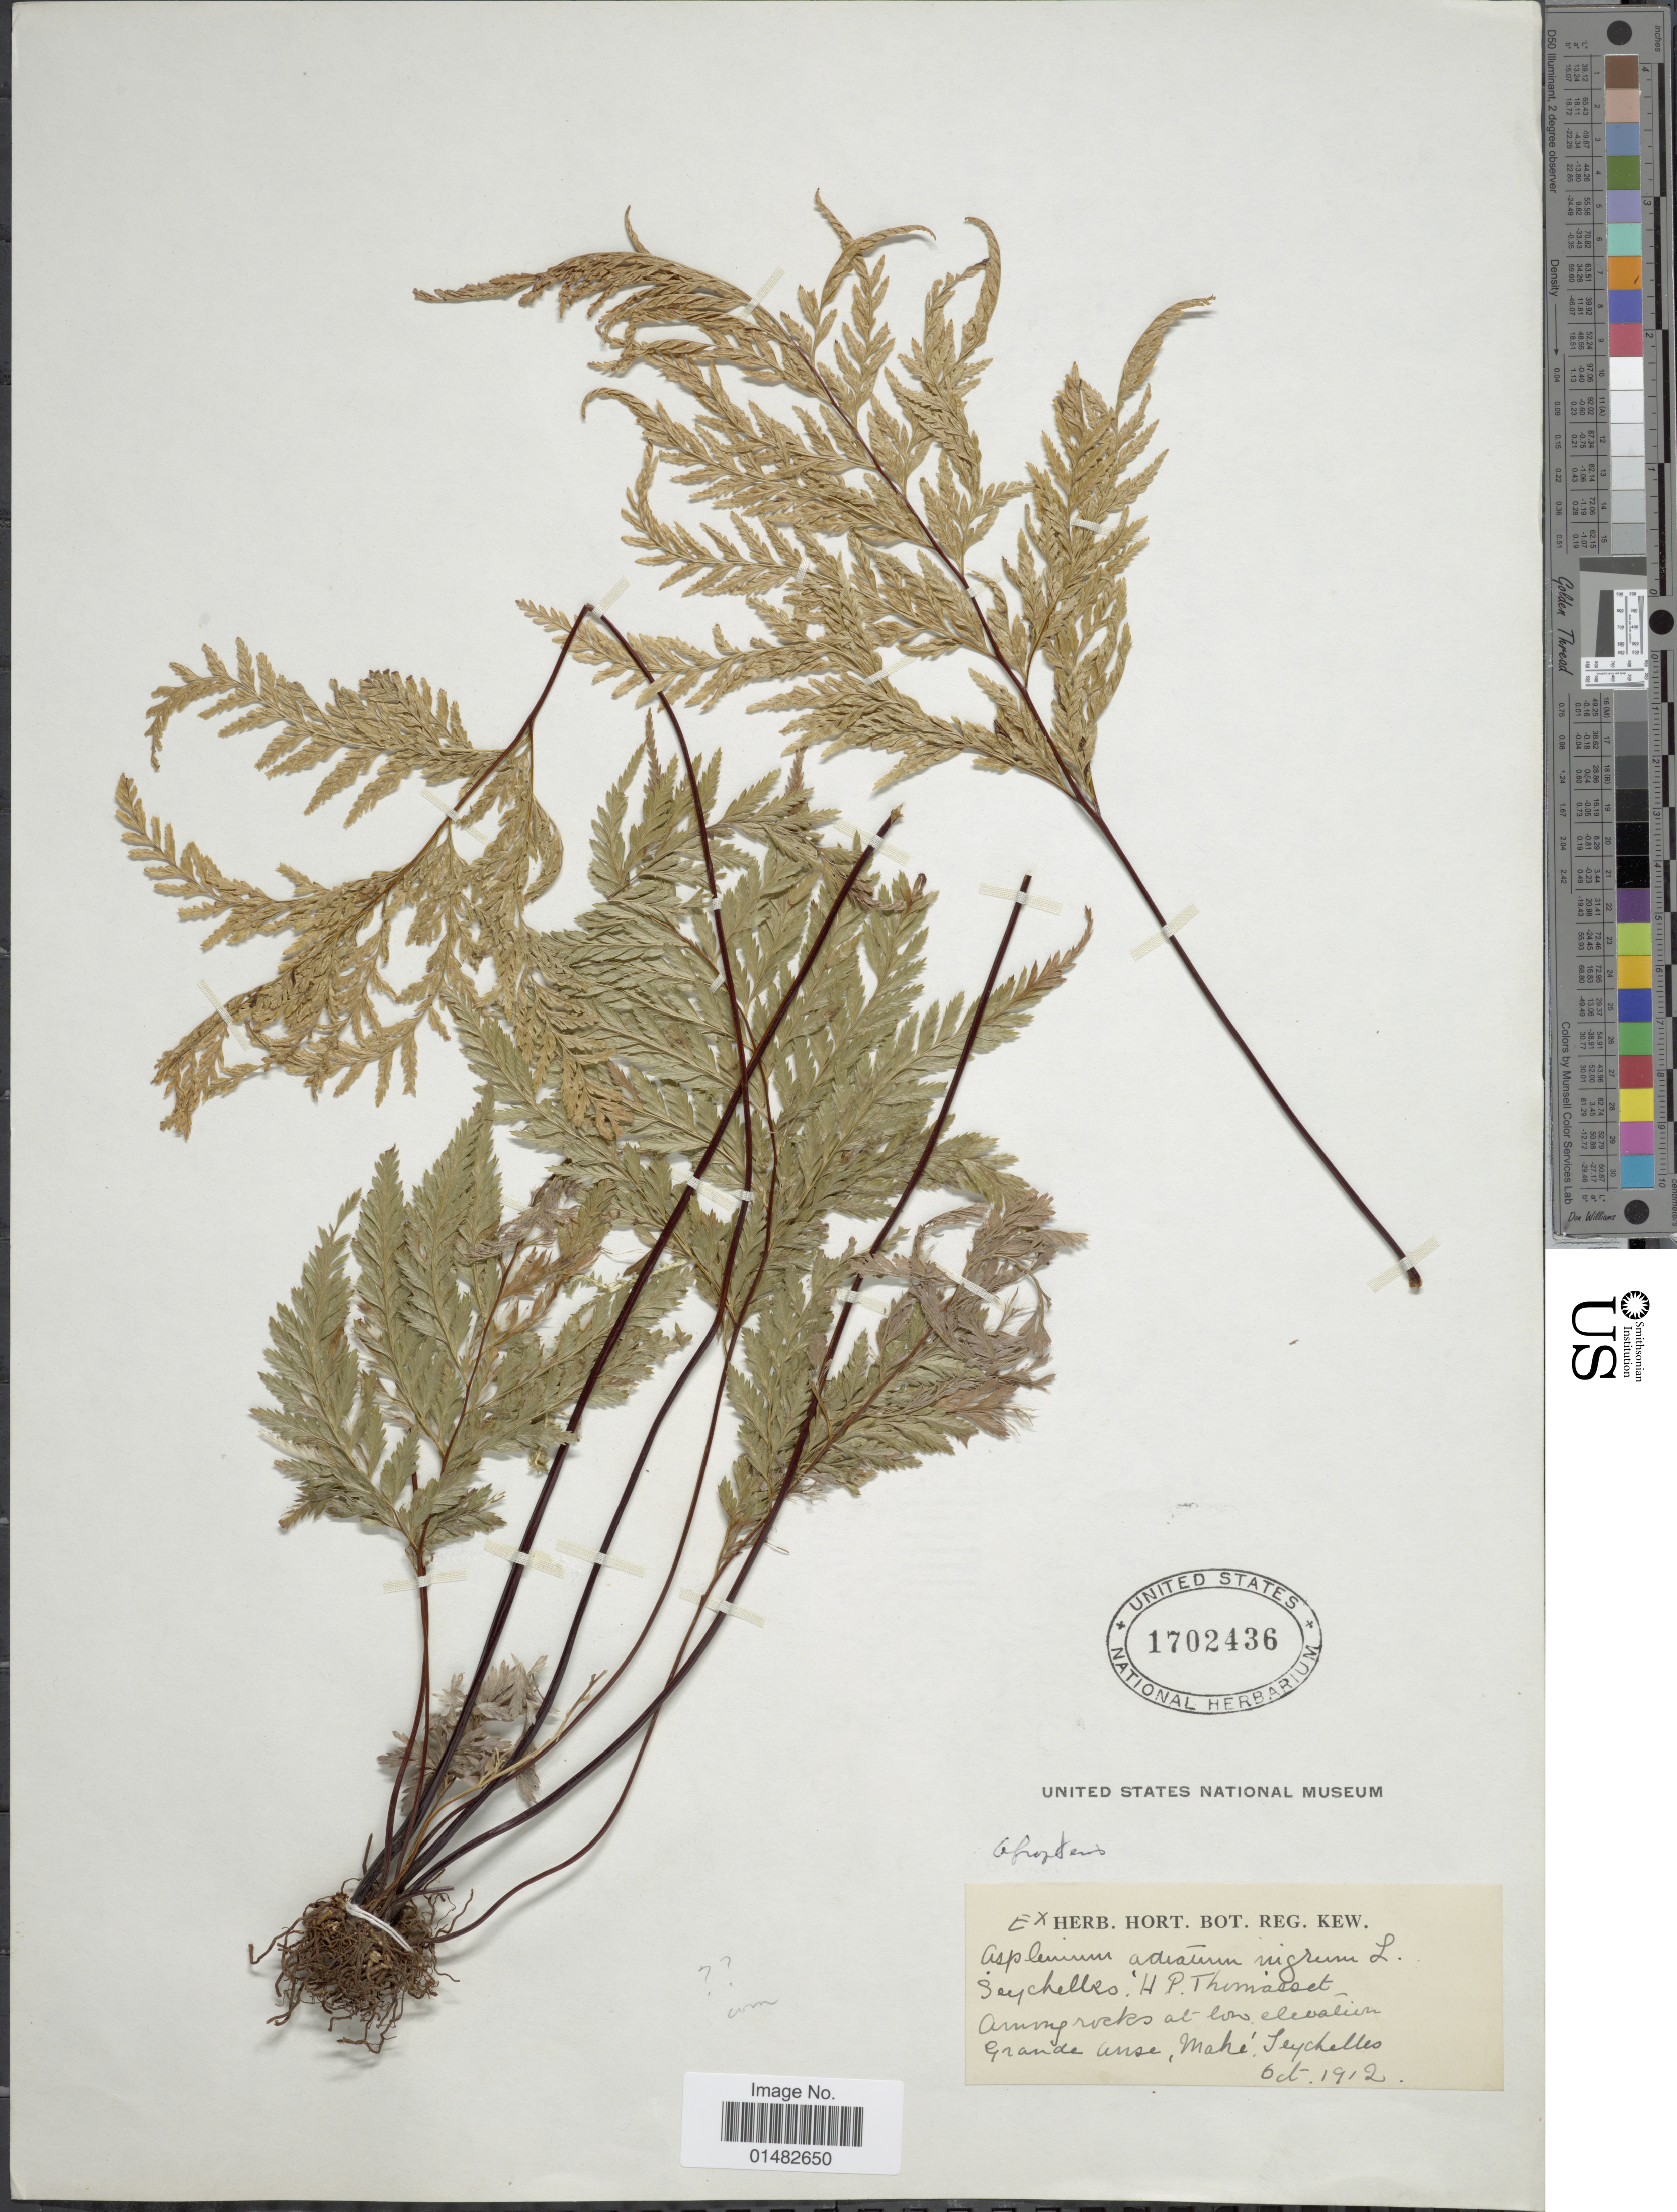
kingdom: Plantae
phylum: Tracheophyta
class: Polypodiopsida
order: Polypodiales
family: Pteridaceae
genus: Pteris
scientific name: Pteris barkleyae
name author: (Hook.) Mett. ex Kuhn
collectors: H. Thomasset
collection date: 1912-10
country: Seychelles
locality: Seychelles, Among rocks, Grande Anse, [interpreted]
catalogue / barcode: US 1702436